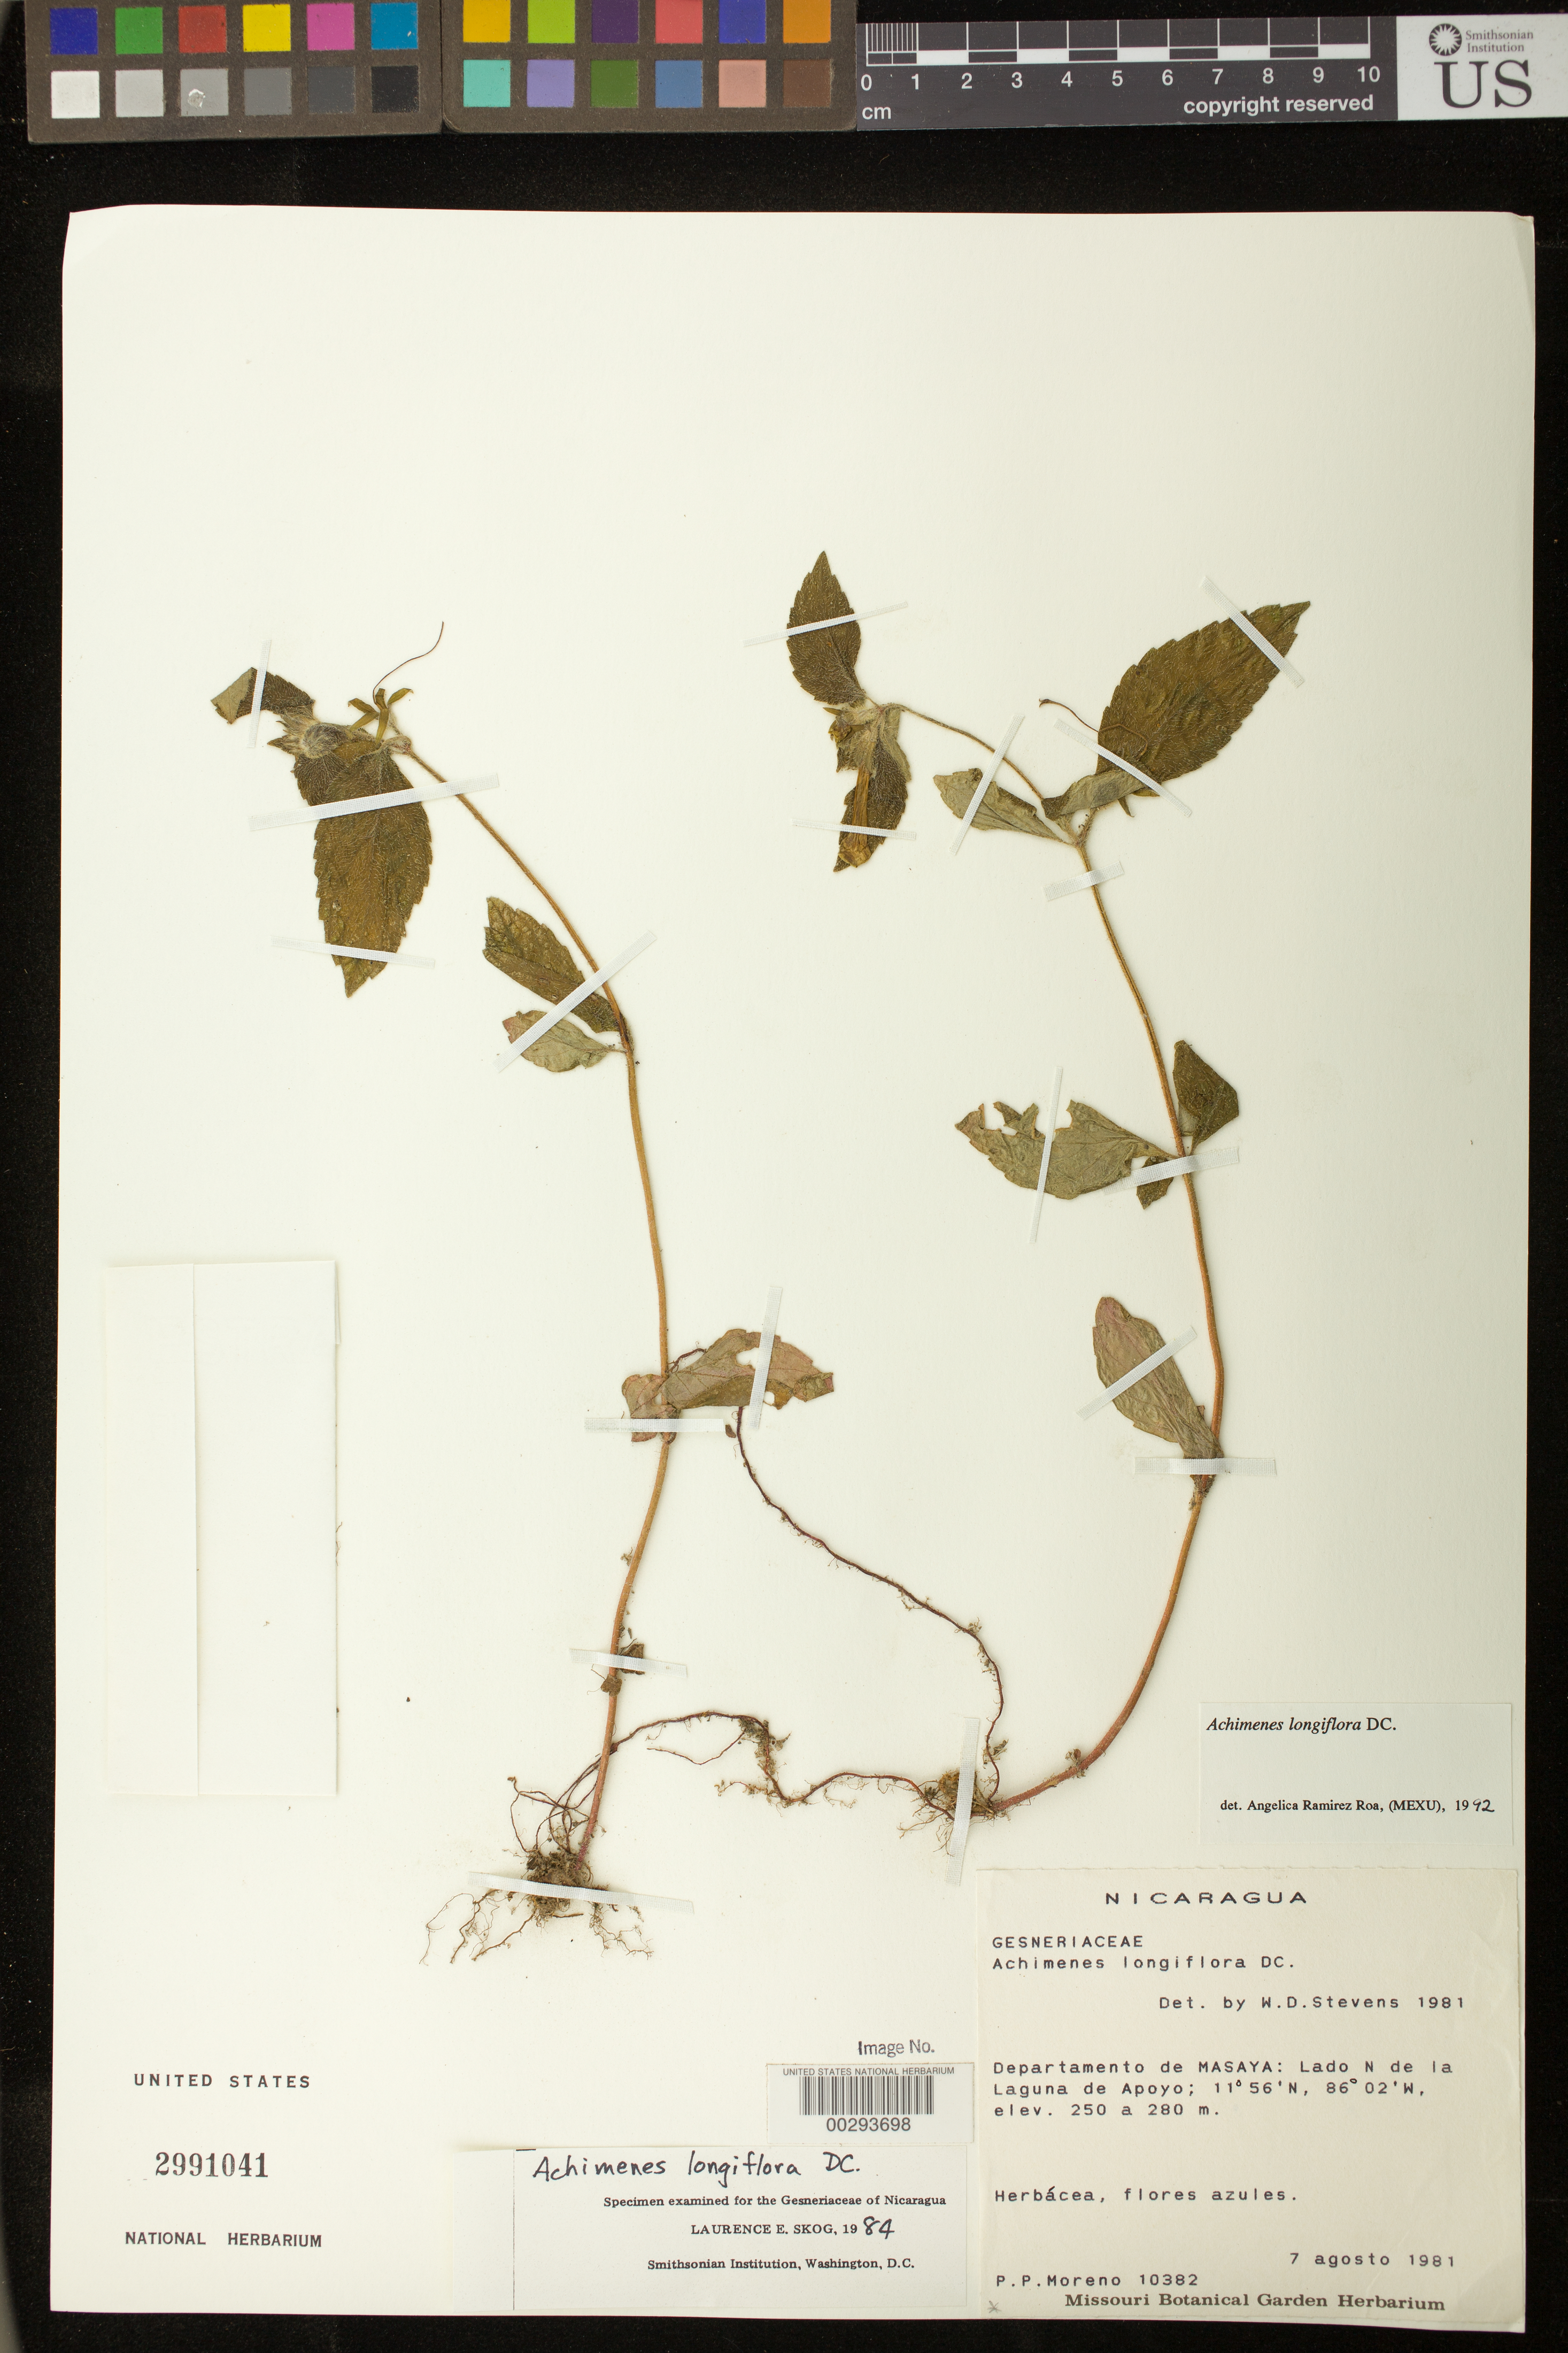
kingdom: Plantae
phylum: Tracheophyta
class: Magnoliopsida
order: Lamiales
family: Gesneriaceae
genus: Achimenes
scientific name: Achimenes longiflora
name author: DC.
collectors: P. Moreno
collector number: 10382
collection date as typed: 07 Aug 1981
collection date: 1981-08-07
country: Nicaragua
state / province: Masaya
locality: Lado N of la Laguna de Apoyo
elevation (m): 250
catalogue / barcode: US 2991041